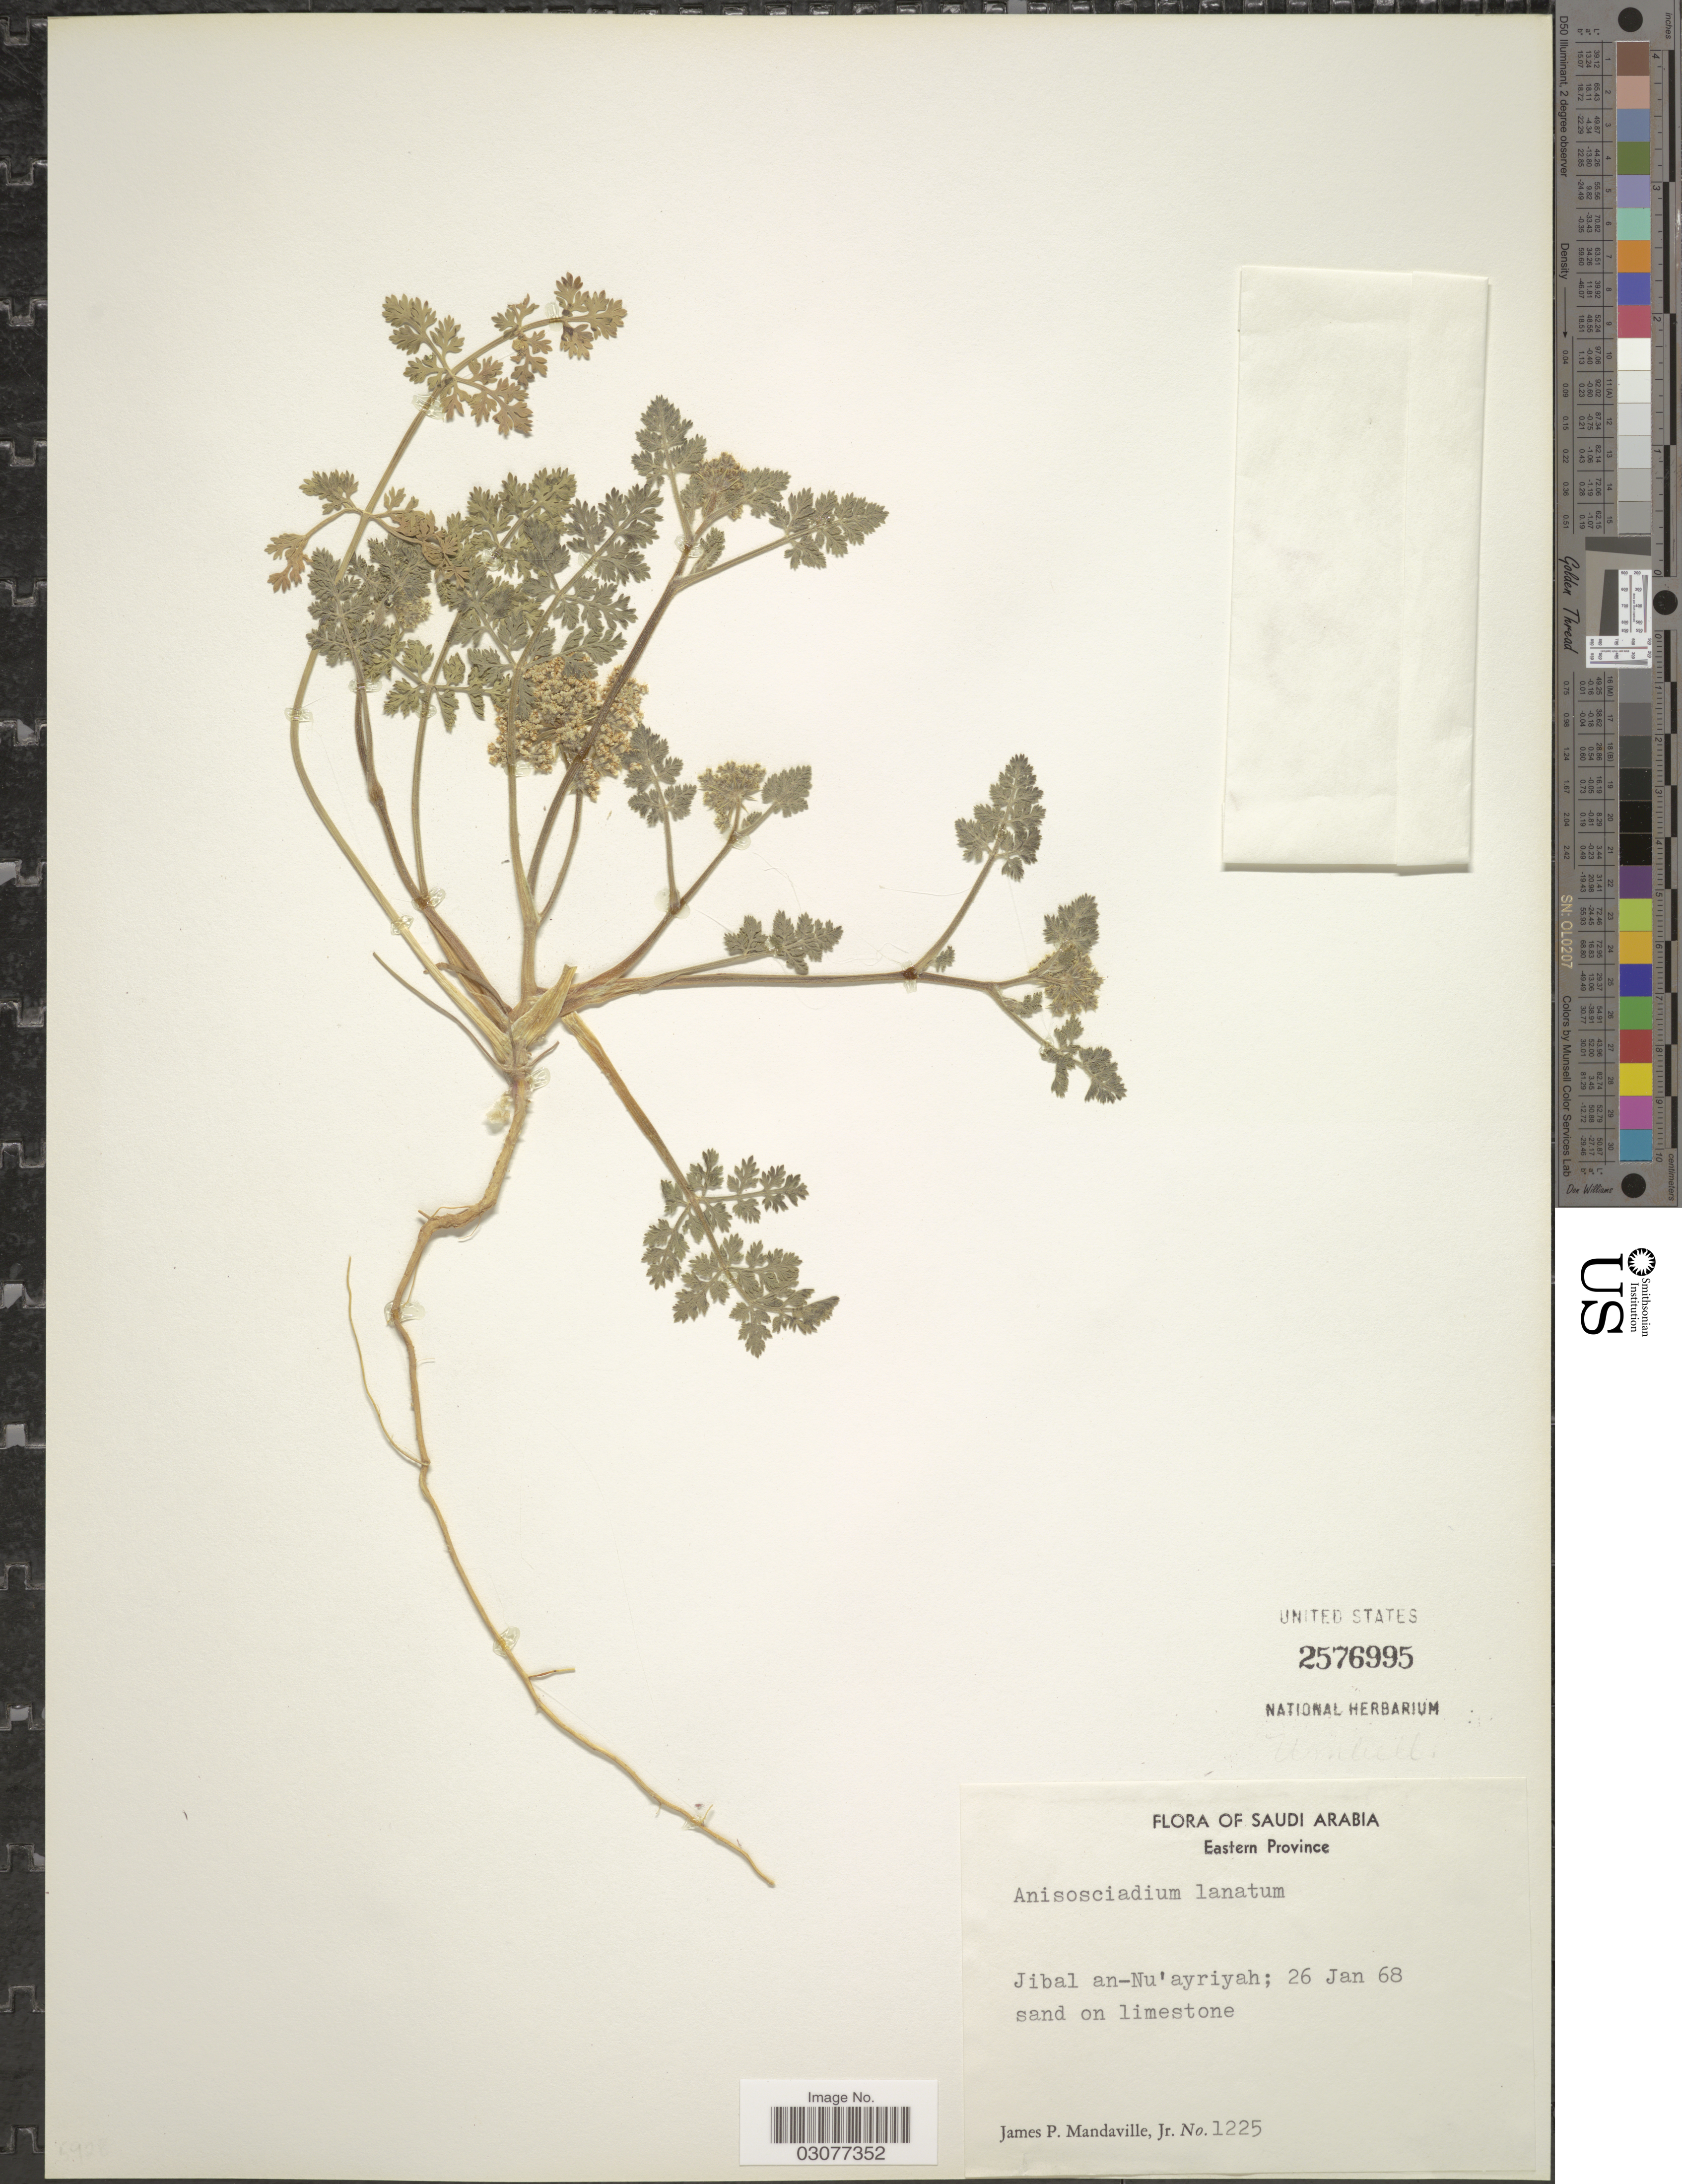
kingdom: Plantae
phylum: Tracheophyta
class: Magnoliopsida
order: Apiales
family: Apiaceae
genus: Anisosciadium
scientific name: Anisosciadium lanatum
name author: Boiss.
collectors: J. Mandaville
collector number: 1225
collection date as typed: Transcribed d/m/y: 26/1/68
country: Saudi Arabia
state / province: Ash Sharqiyah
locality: Eastern Province, Jibal an-Nu'ayriyah.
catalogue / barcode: US 2576995